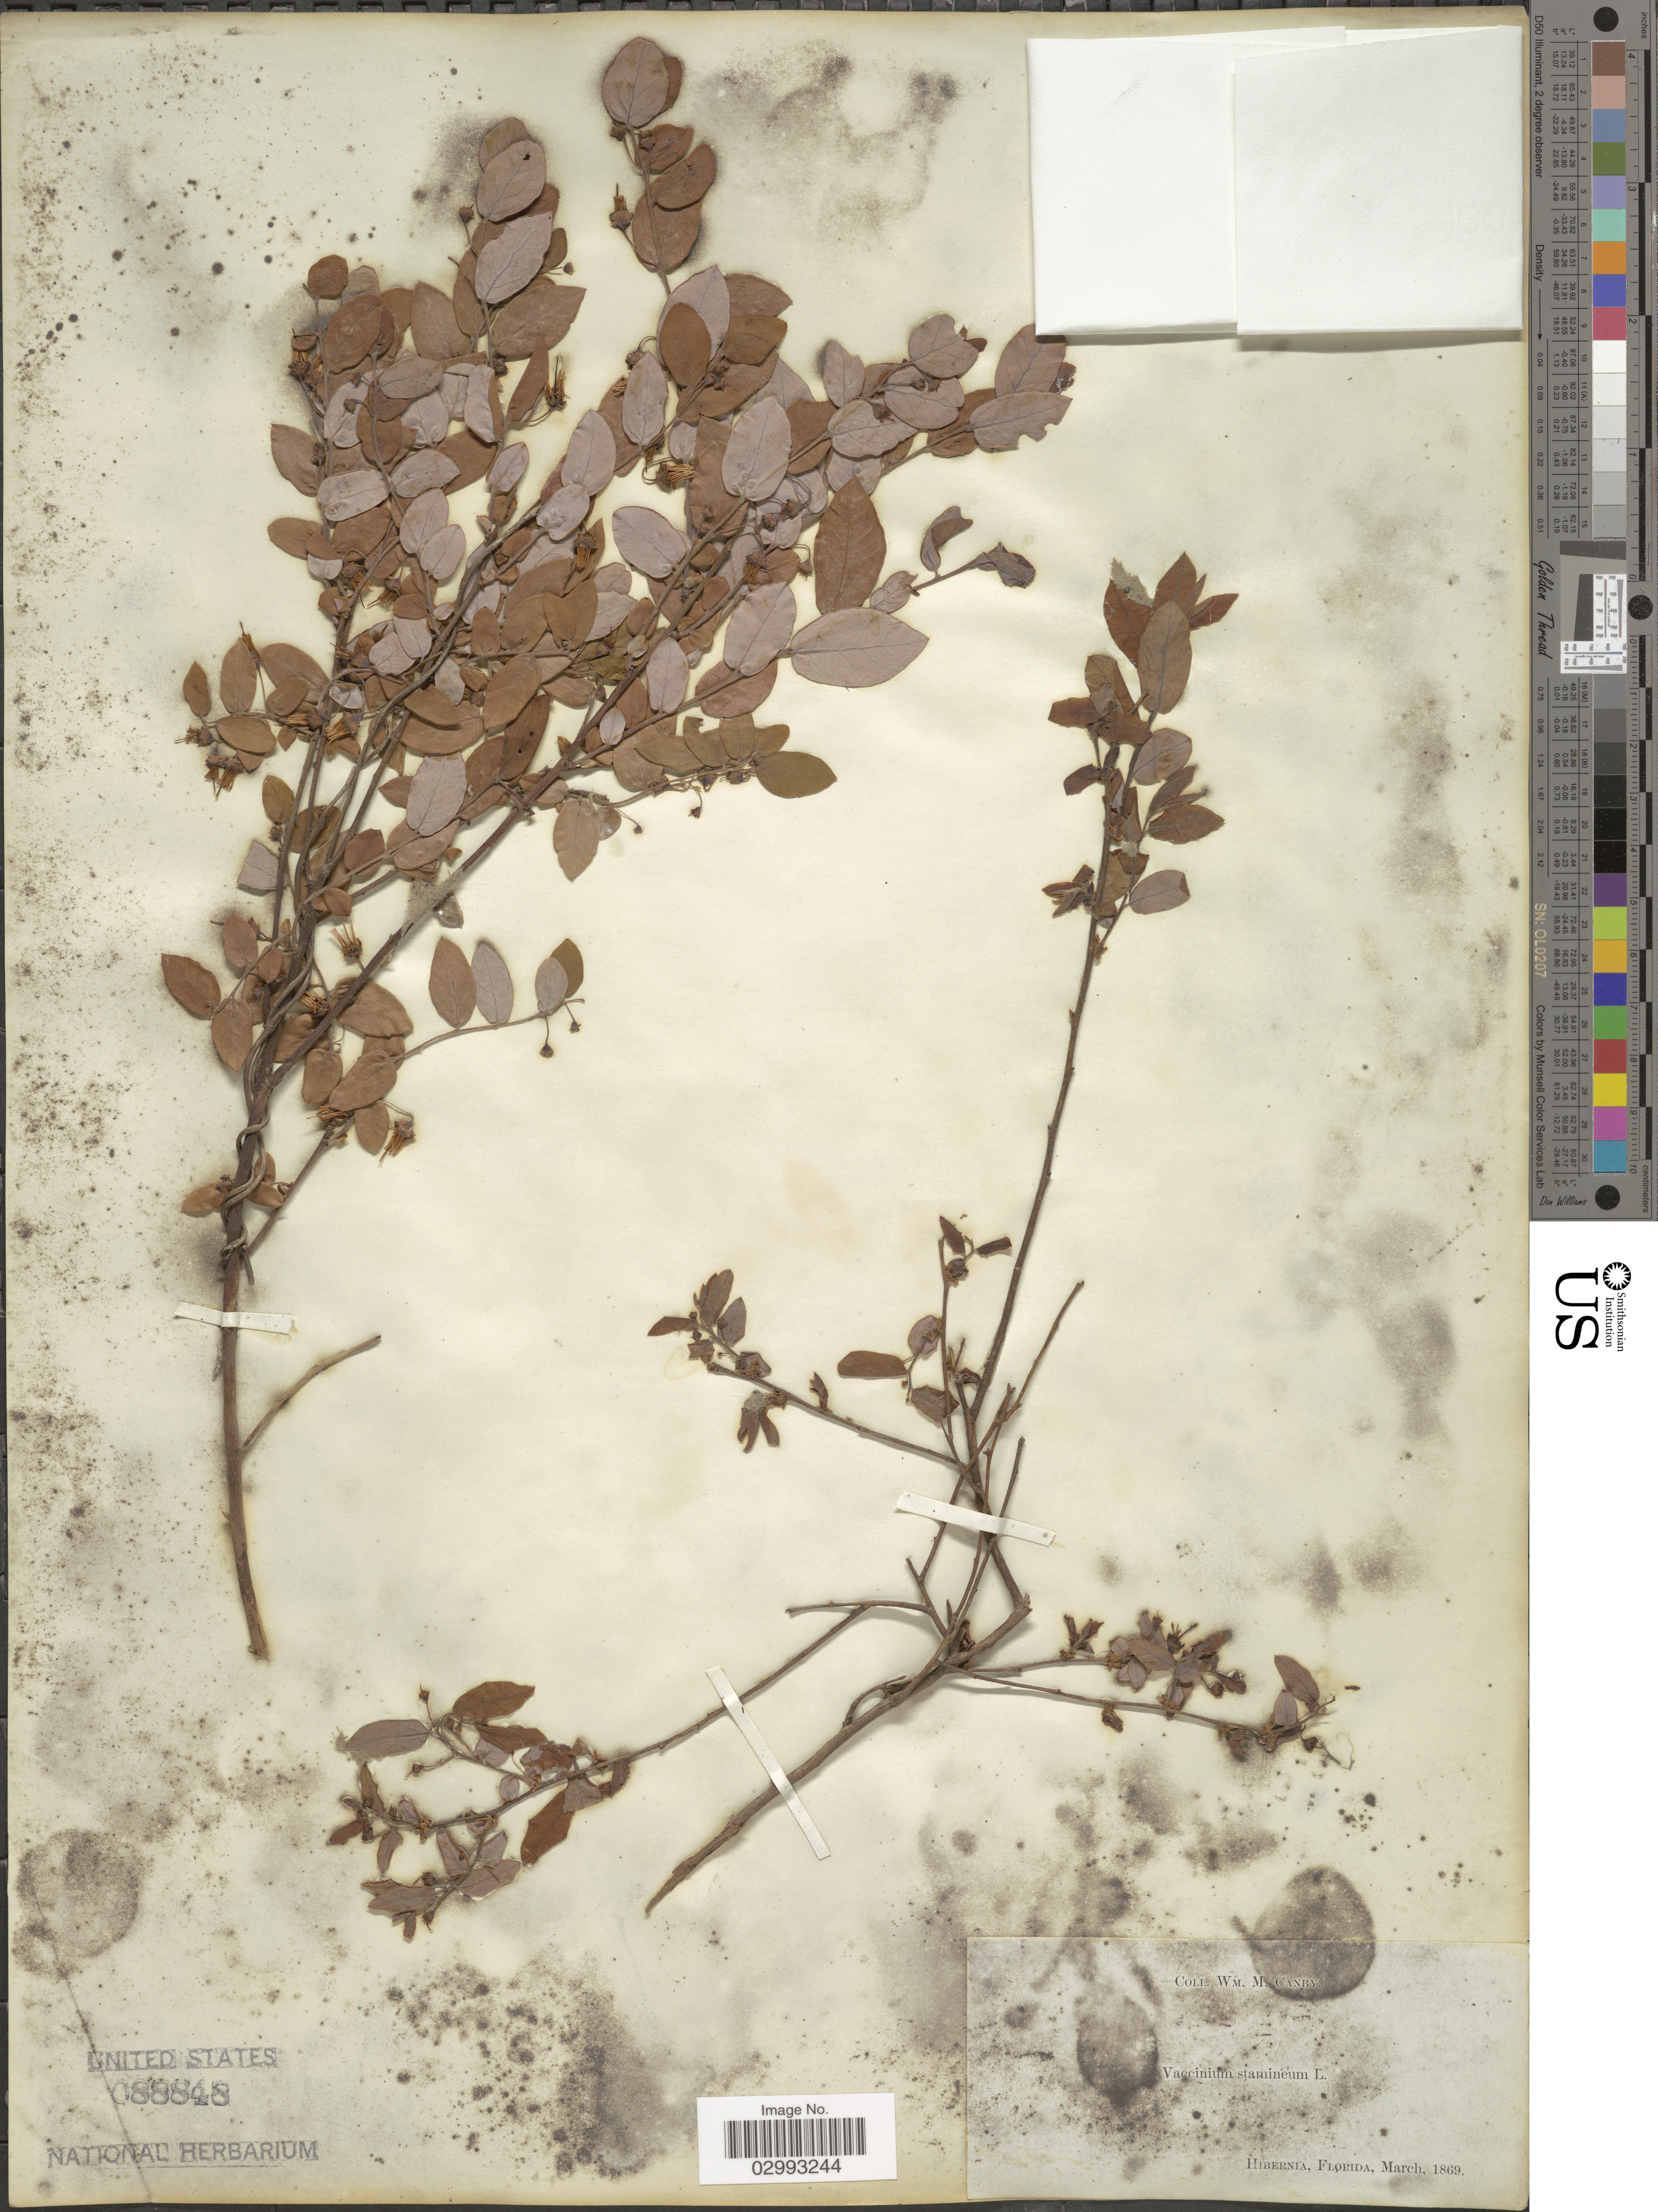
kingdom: Plantae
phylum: Tracheophyta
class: Magnoliopsida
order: Ericales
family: Ericaceae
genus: Polycodium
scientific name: Polycodium revolutum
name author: (Greene) Greene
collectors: W. M. Canby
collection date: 1869-03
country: United States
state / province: Florida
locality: Hibernia.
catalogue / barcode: US 88848